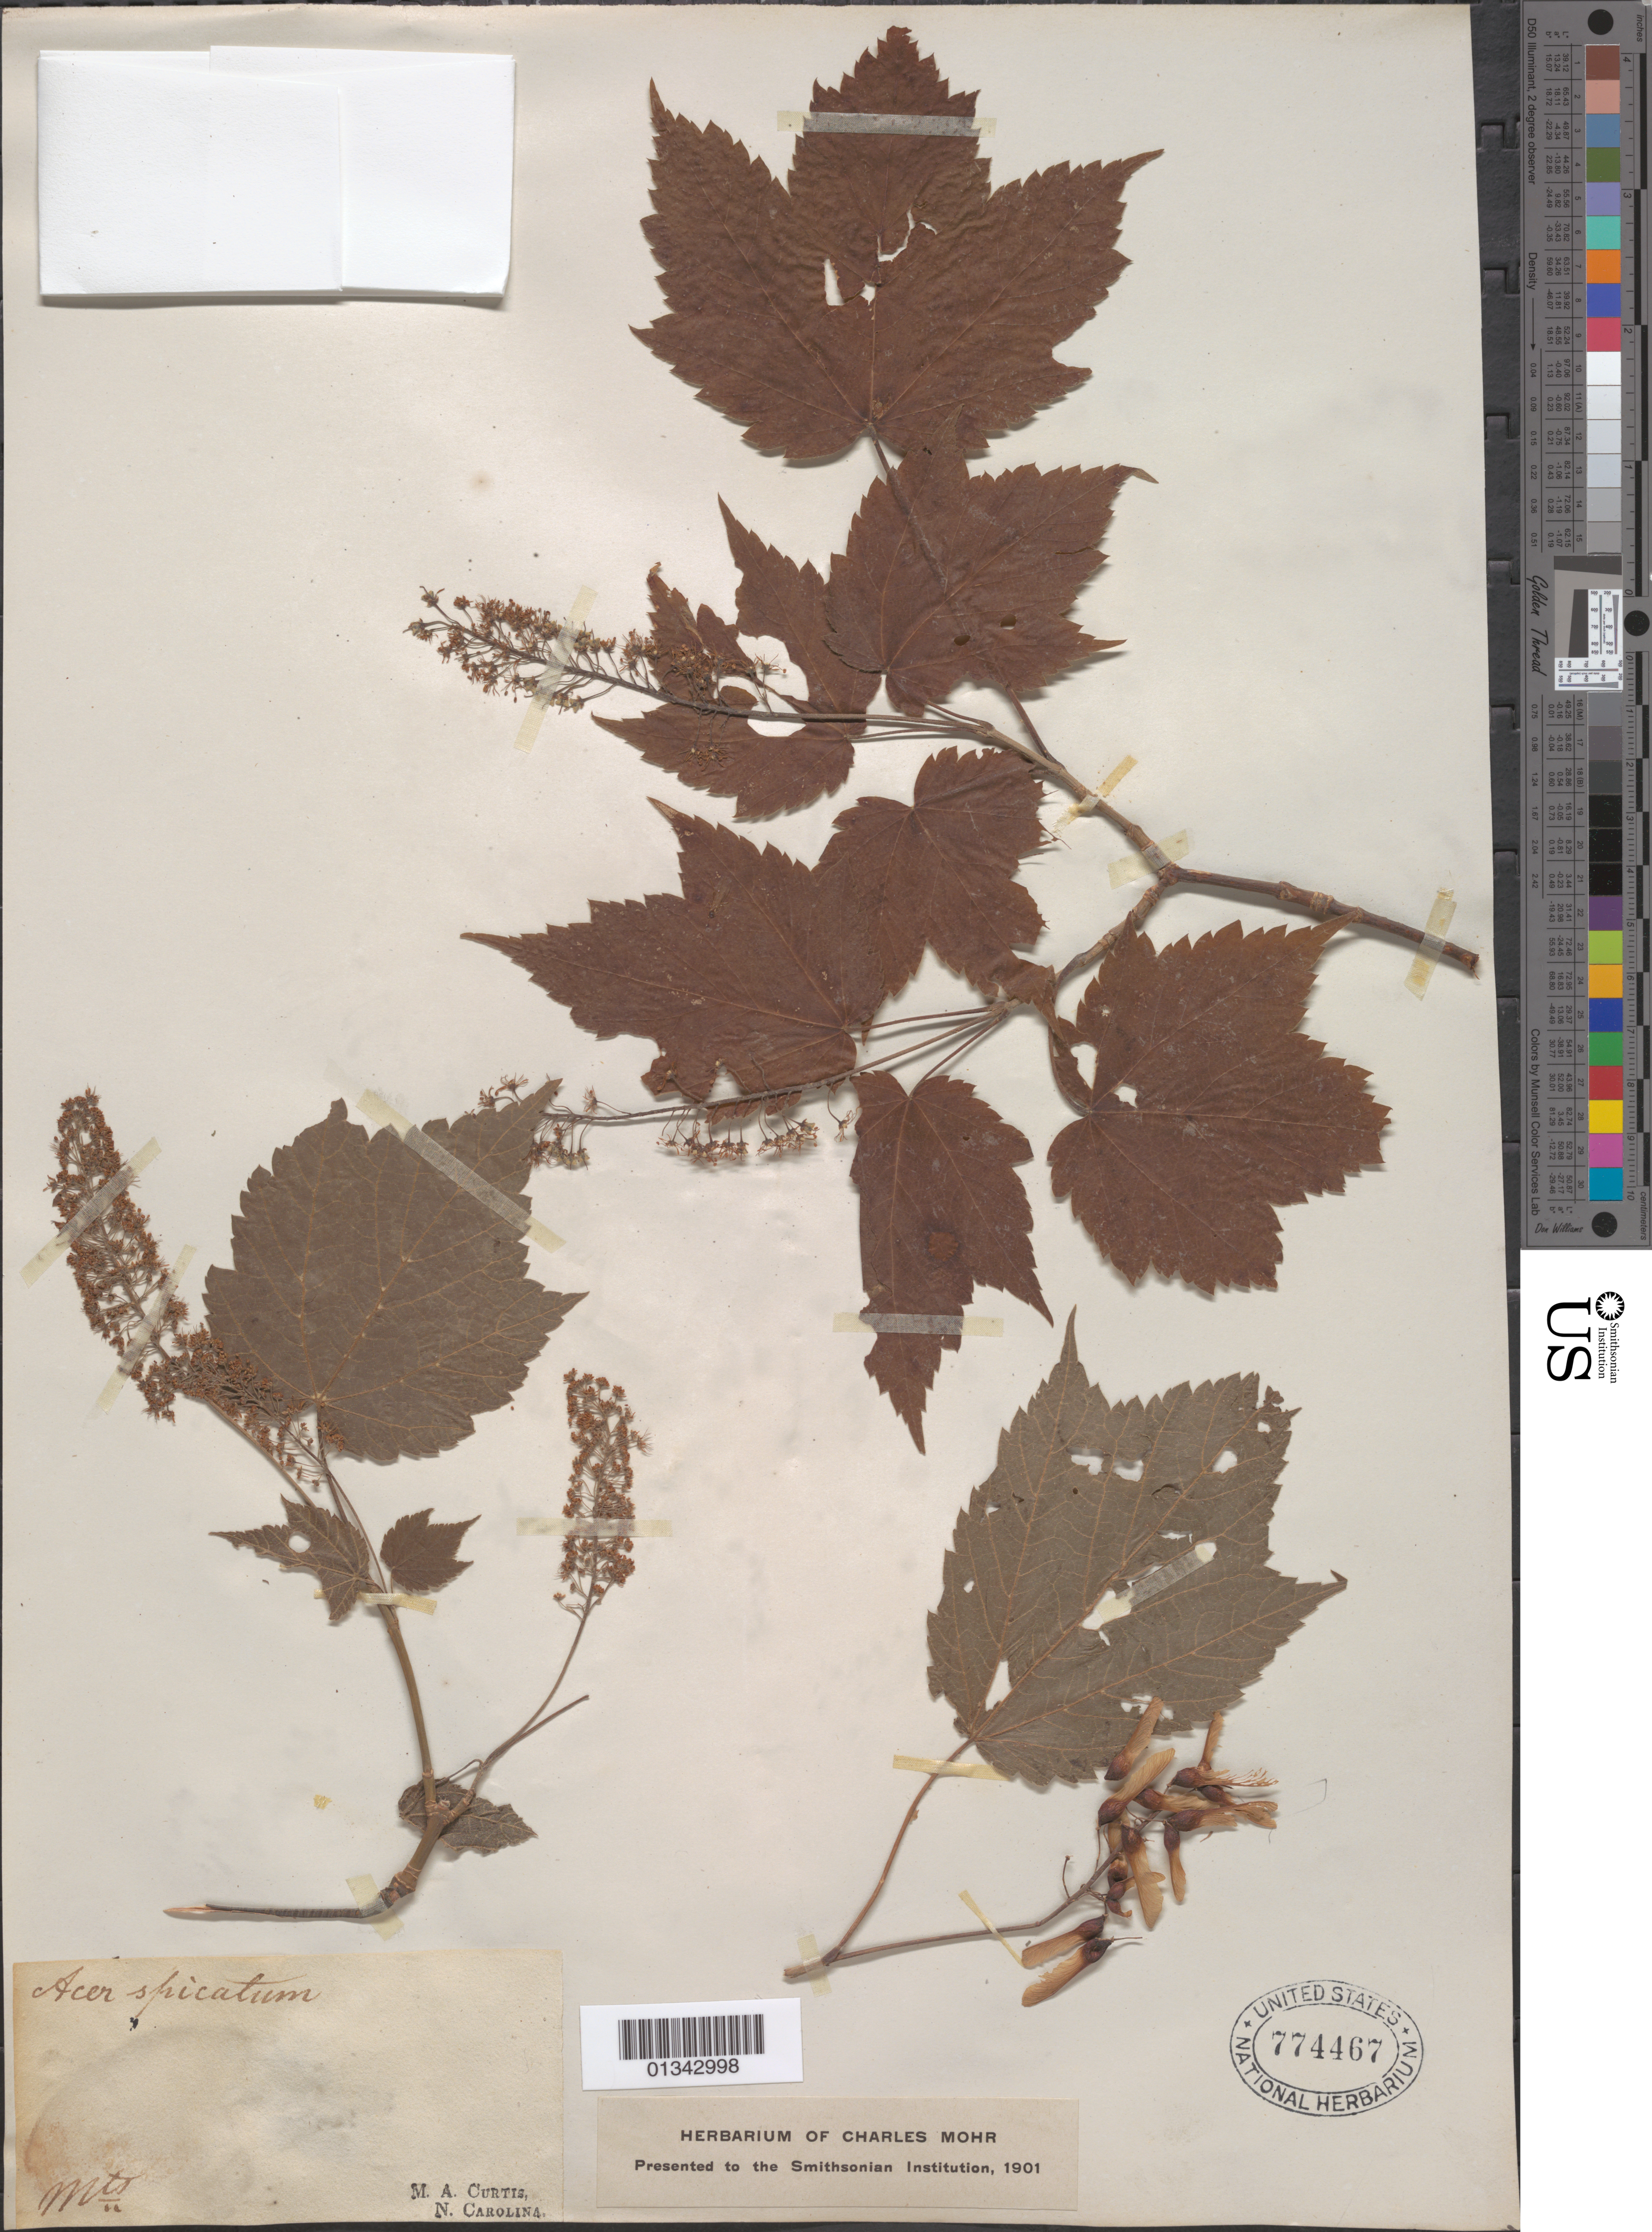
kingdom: Plantae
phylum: Tracheophyta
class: Magnoliopsida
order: Sapindales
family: Sapindaceae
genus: Acer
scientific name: Acer spicatum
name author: Lam.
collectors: M. A. Curtis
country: United States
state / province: North Carolina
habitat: Mountains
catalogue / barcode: US 774467